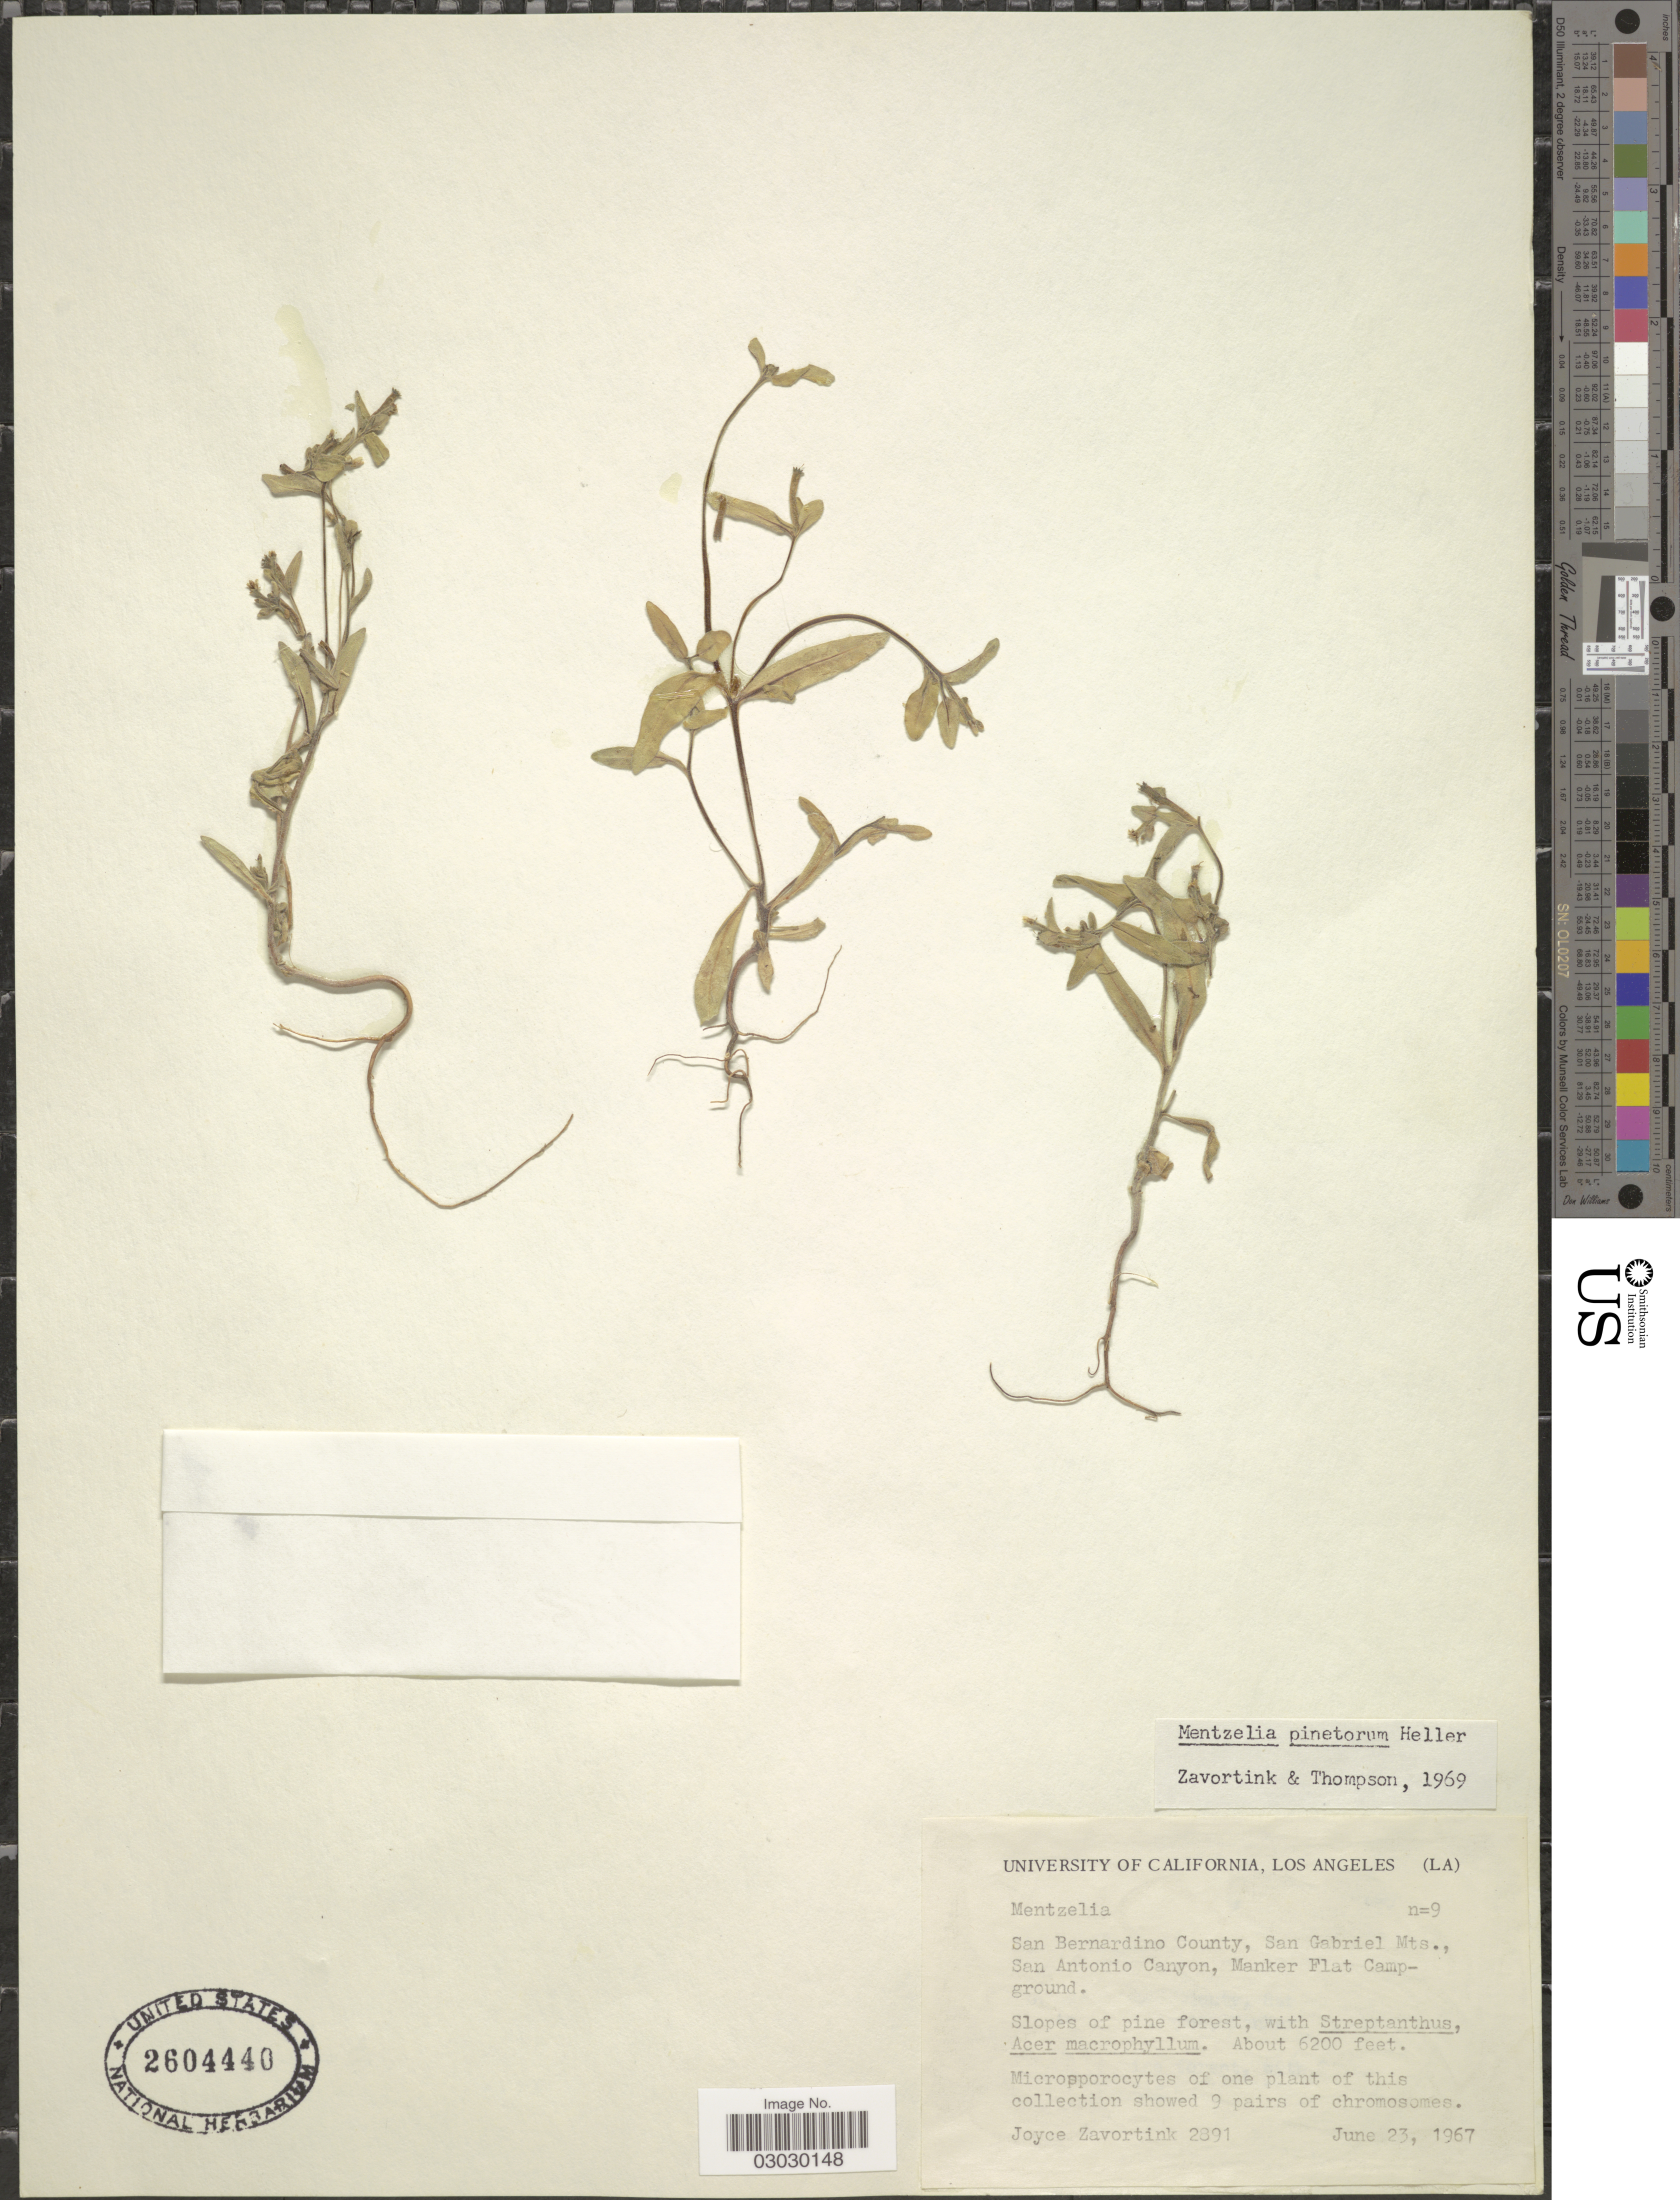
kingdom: Plantae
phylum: Tracheophyta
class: Magnoliopsida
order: Cornales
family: Loasaceae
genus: Mentzelia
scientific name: Mentzelia pinetorum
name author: A. Heller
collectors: J. Zavortink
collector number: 2891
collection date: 1967-06-23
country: United States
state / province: California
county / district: San Bernardino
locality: San Bernardino County, San Gabriel Mts., San Antonio Canyon, Manker Flat Campground.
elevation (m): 1890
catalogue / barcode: US 2604440